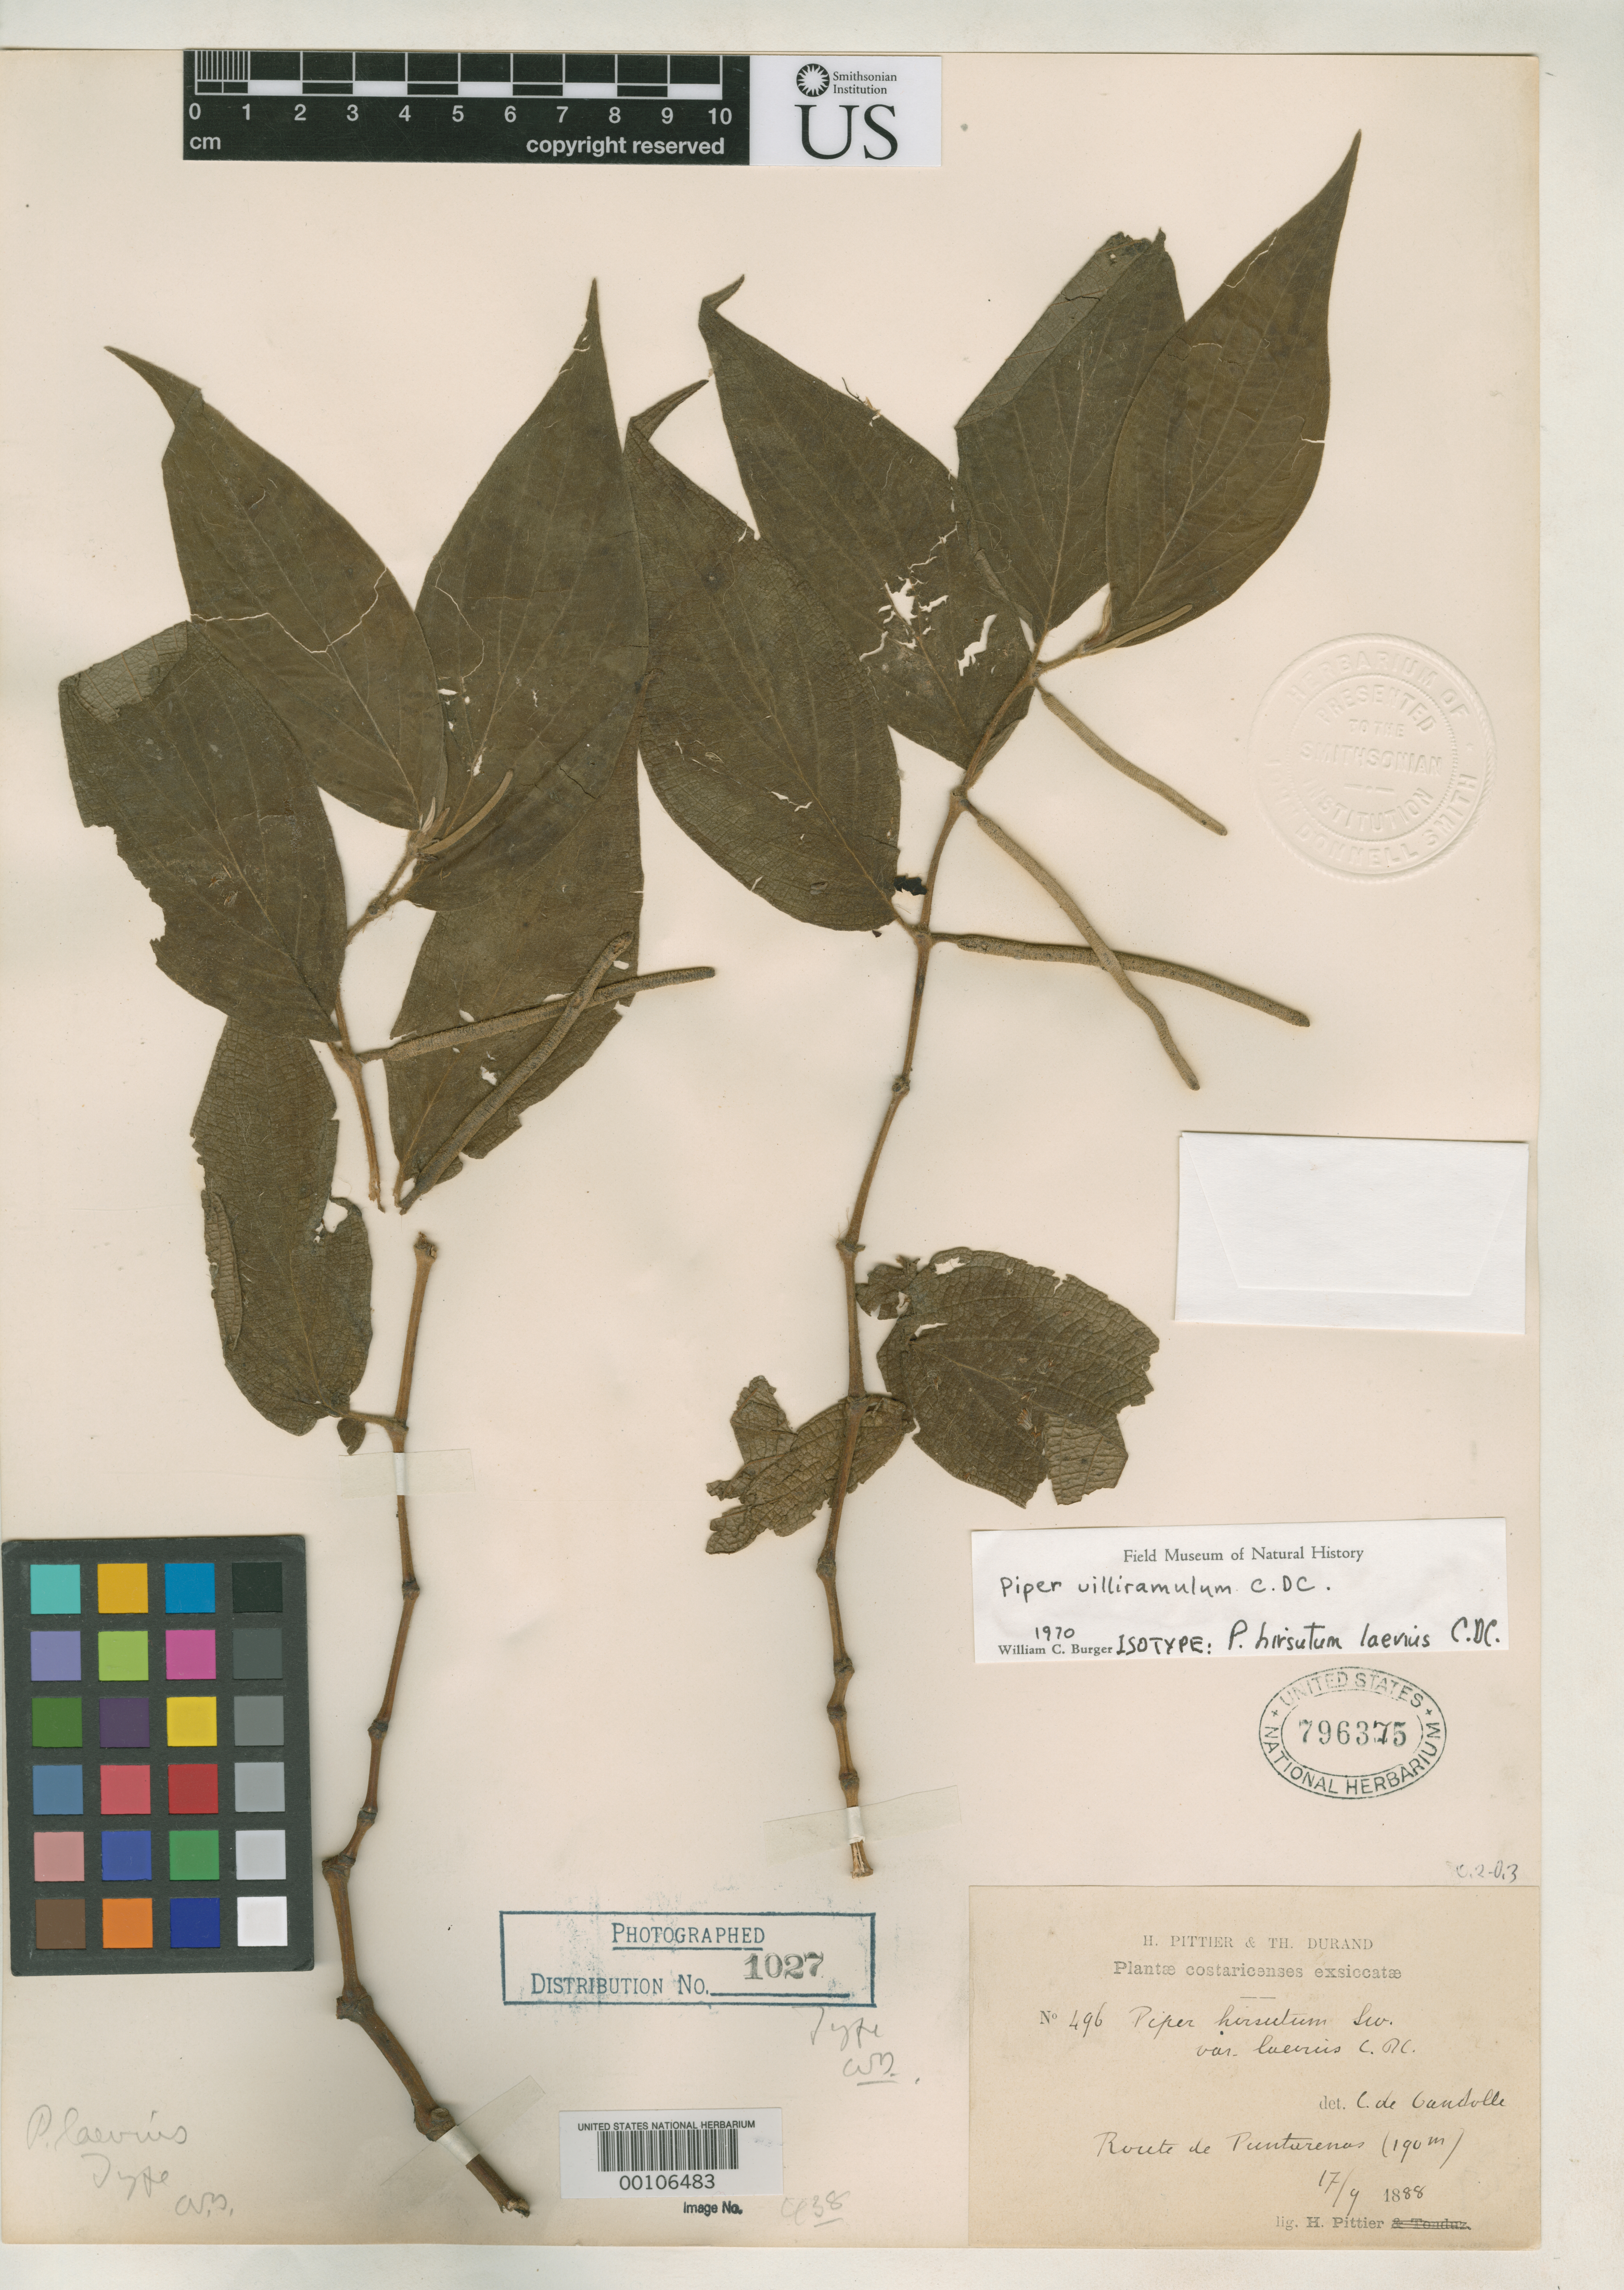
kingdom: Plantae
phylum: Tracheophyta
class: Magnoliopsida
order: Piperales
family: Piperaceae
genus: Piper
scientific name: Piper hirsutum var. laevius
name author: C. DC.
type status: Isotype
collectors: H. F. Pittier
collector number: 496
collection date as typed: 17 Sep 1888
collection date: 1888-09-17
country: Costa Rica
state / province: Puntarenas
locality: Puntarenas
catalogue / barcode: US 796375